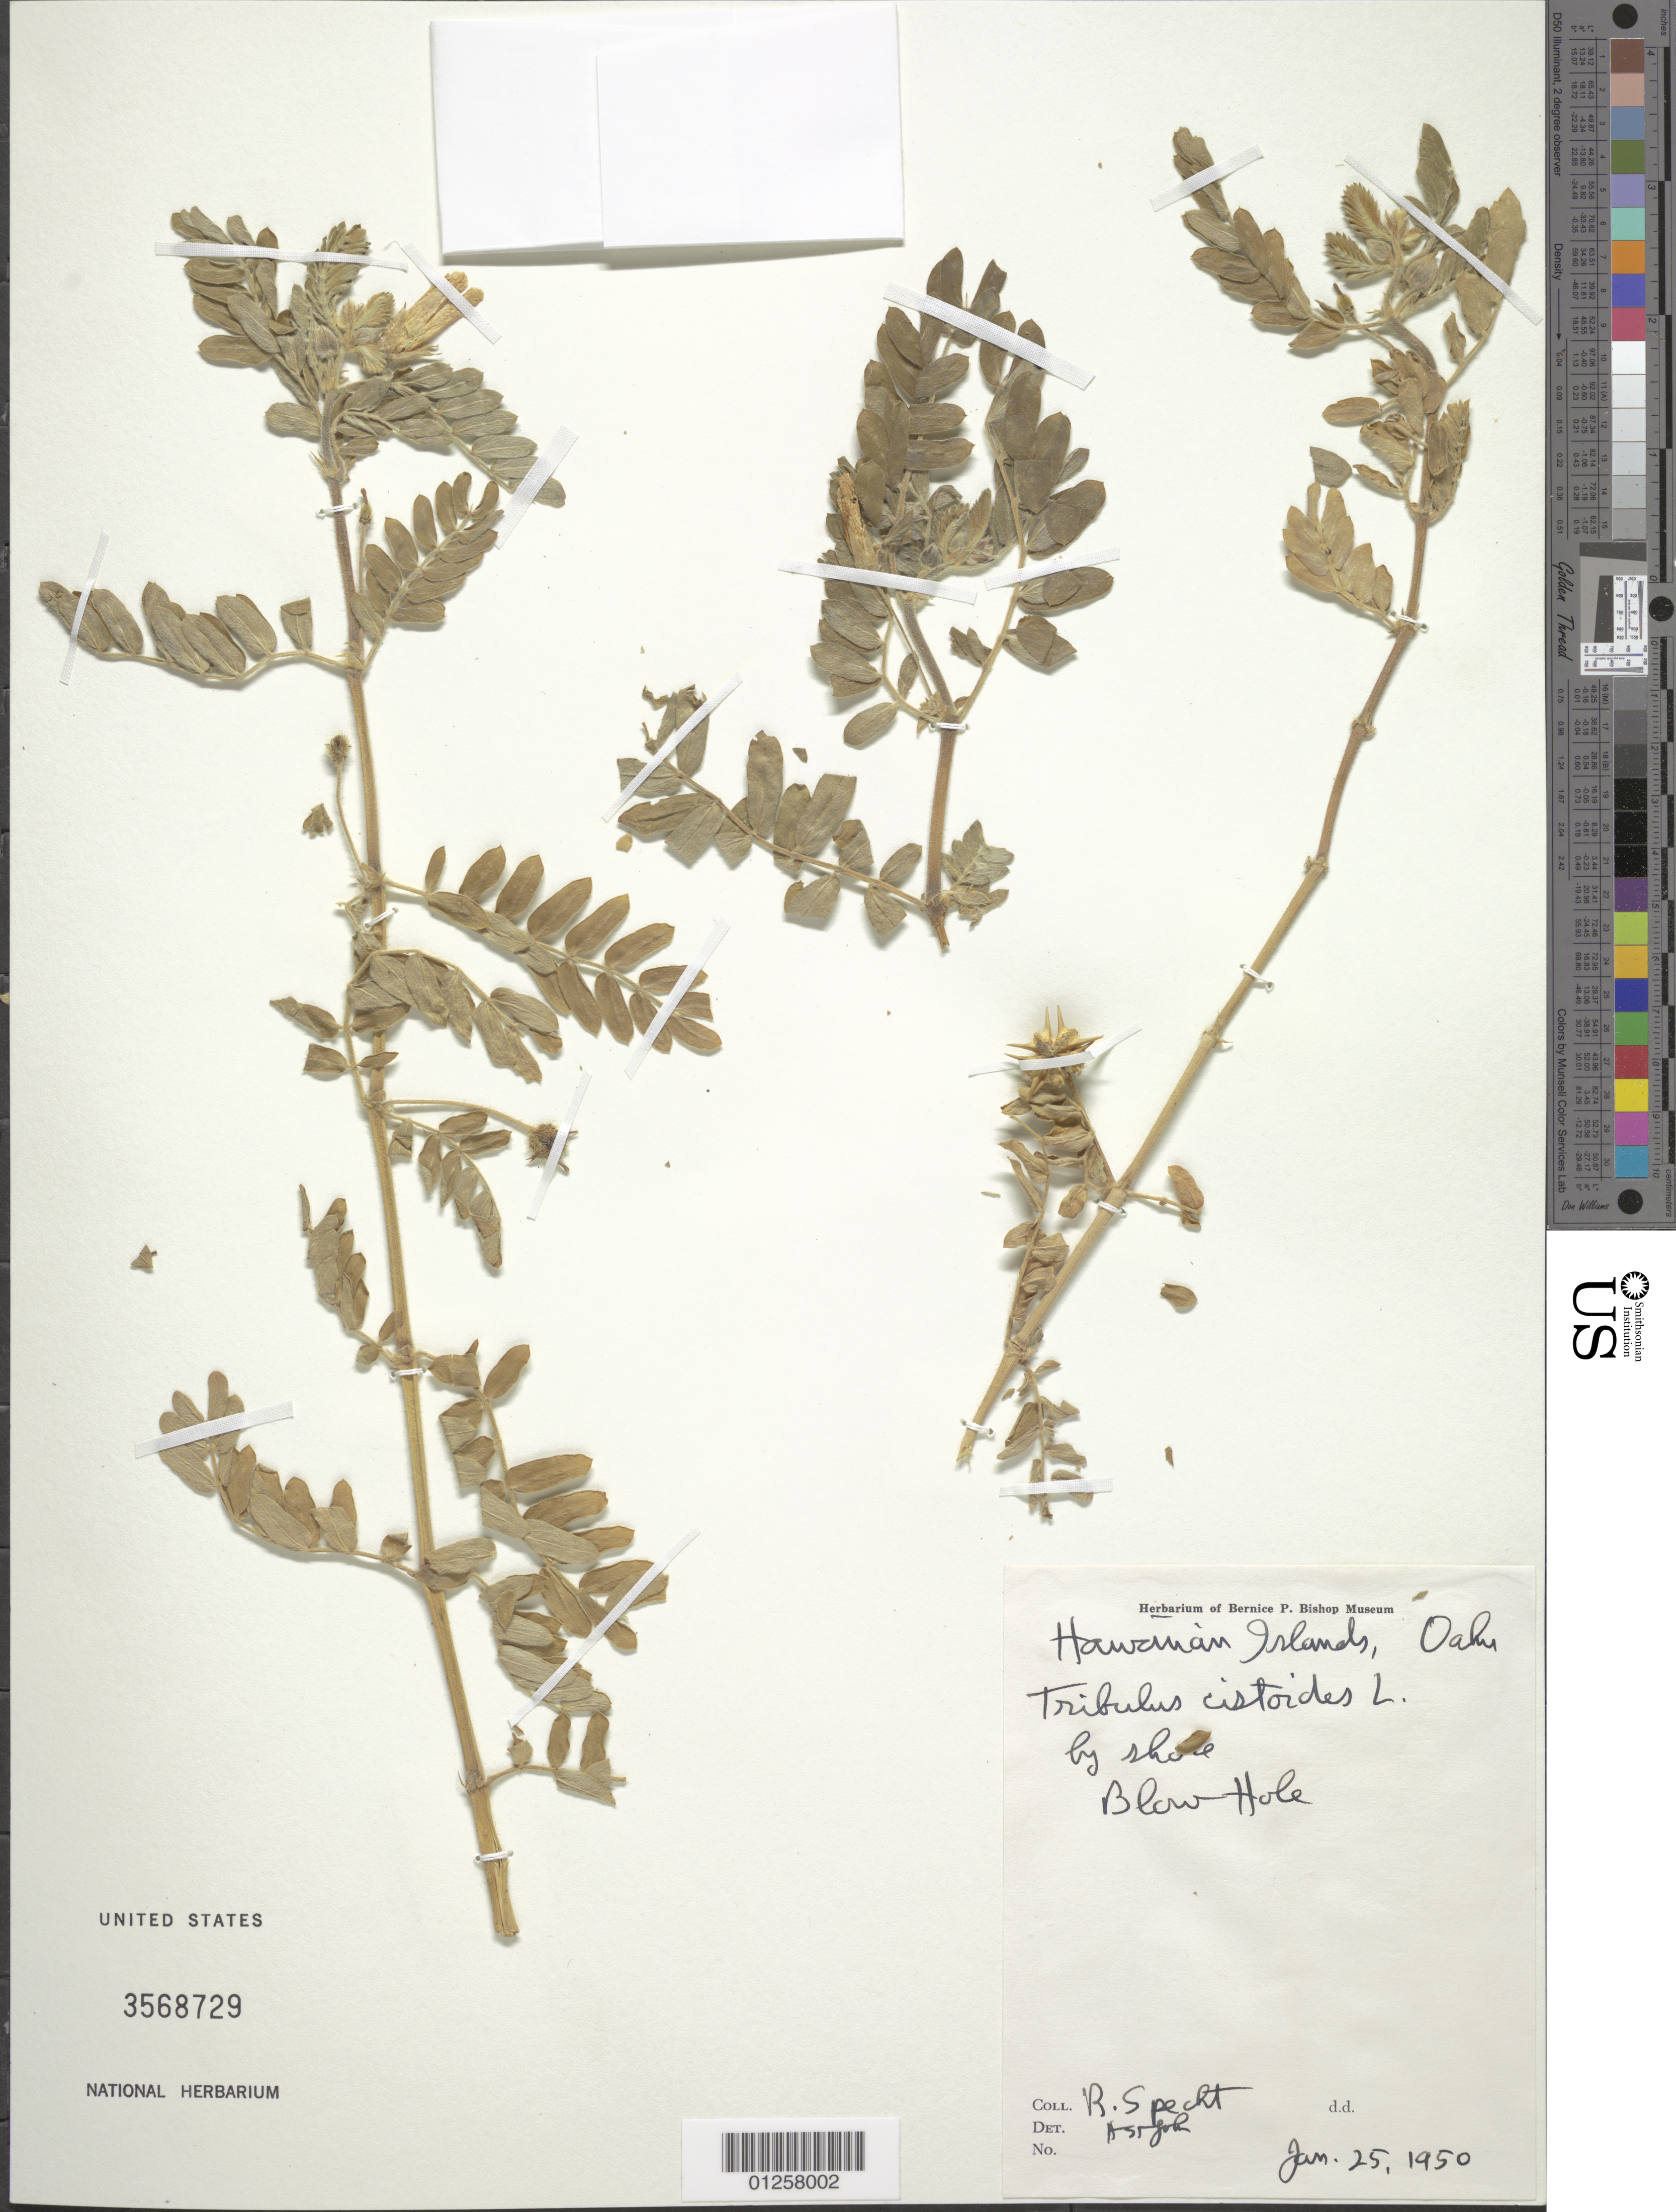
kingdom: Plantae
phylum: Tracheophyta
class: Magnoliopsida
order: Zygophyllales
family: Zygophyllaceae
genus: Tribulus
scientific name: Tribulus cistoides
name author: L.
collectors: R. Specht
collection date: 1950-01-25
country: United States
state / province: Hawaii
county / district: Honolulu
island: Oahu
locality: Blow Hole.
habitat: By shore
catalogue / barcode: US 3568729